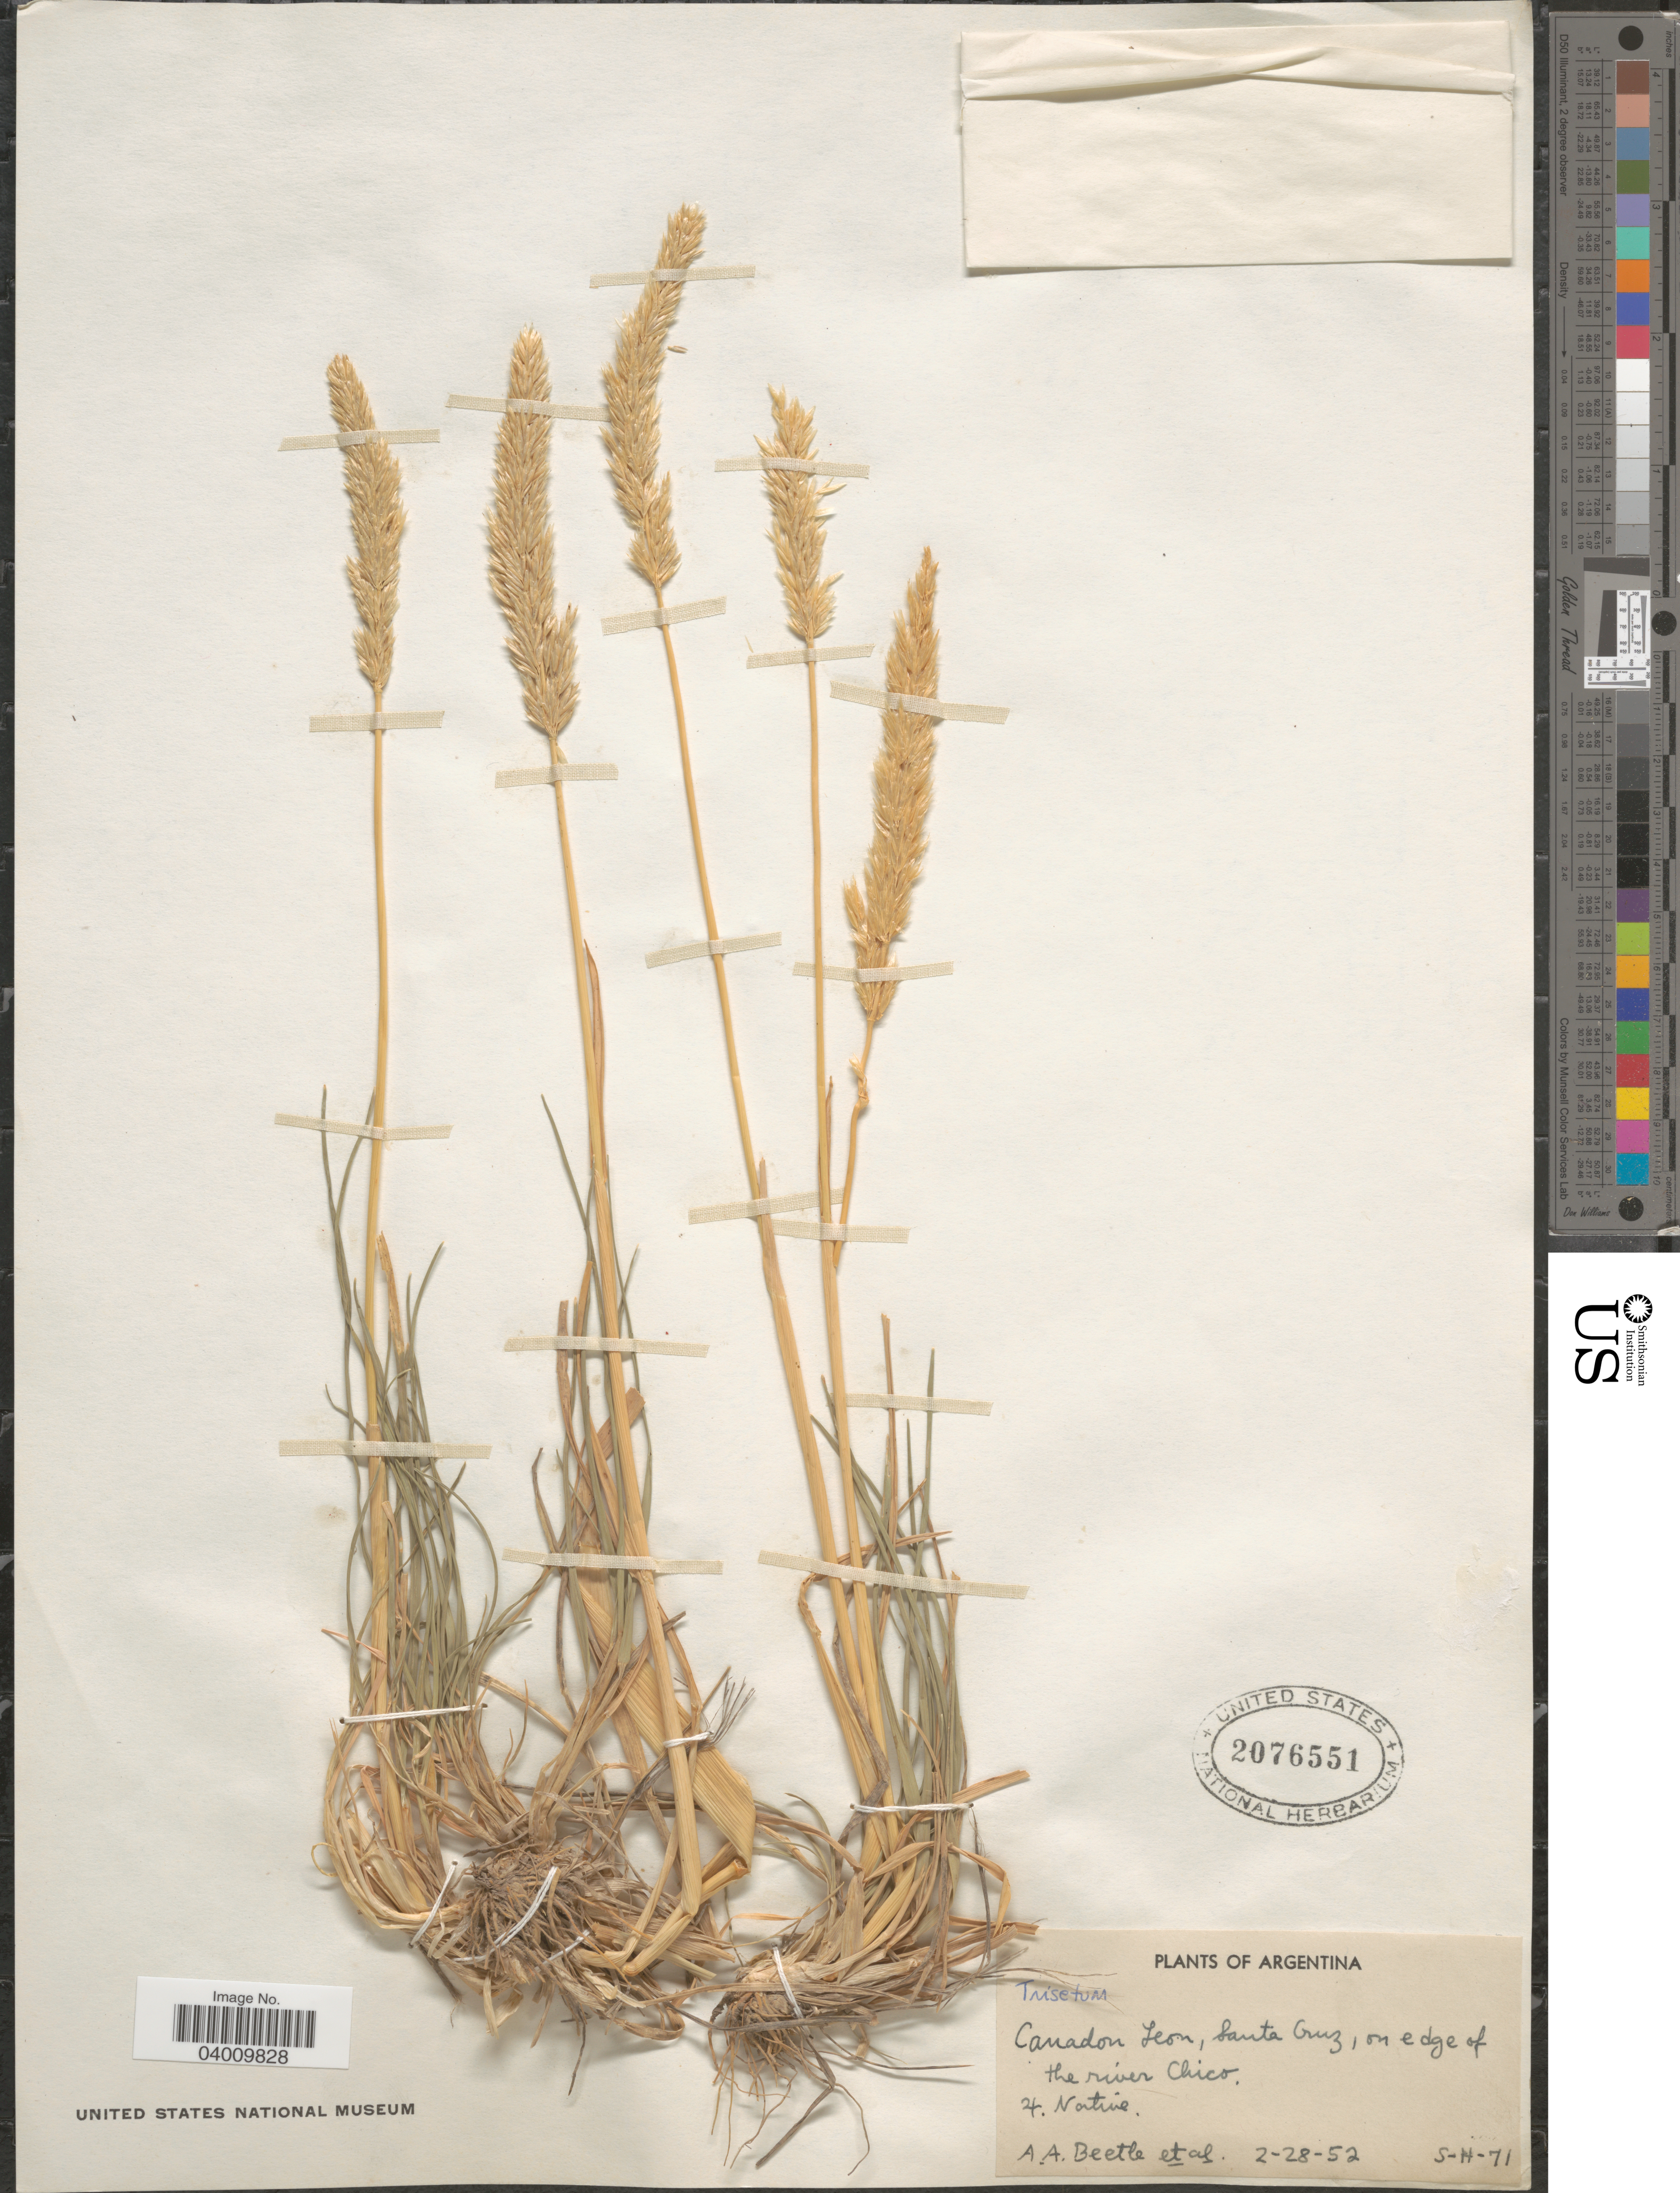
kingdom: Plantae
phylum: Tracheophyta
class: Liliopsida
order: Poales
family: Poaceae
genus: Koeleria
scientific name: Koeleria sp.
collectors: A. A. Beetle & et al.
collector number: S-H-71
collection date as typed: Transcribed d/m/y: 28/2/52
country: Argentina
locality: Canador Leon, Santa Cruz, on edge of the river Chico.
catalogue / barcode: US 2076551